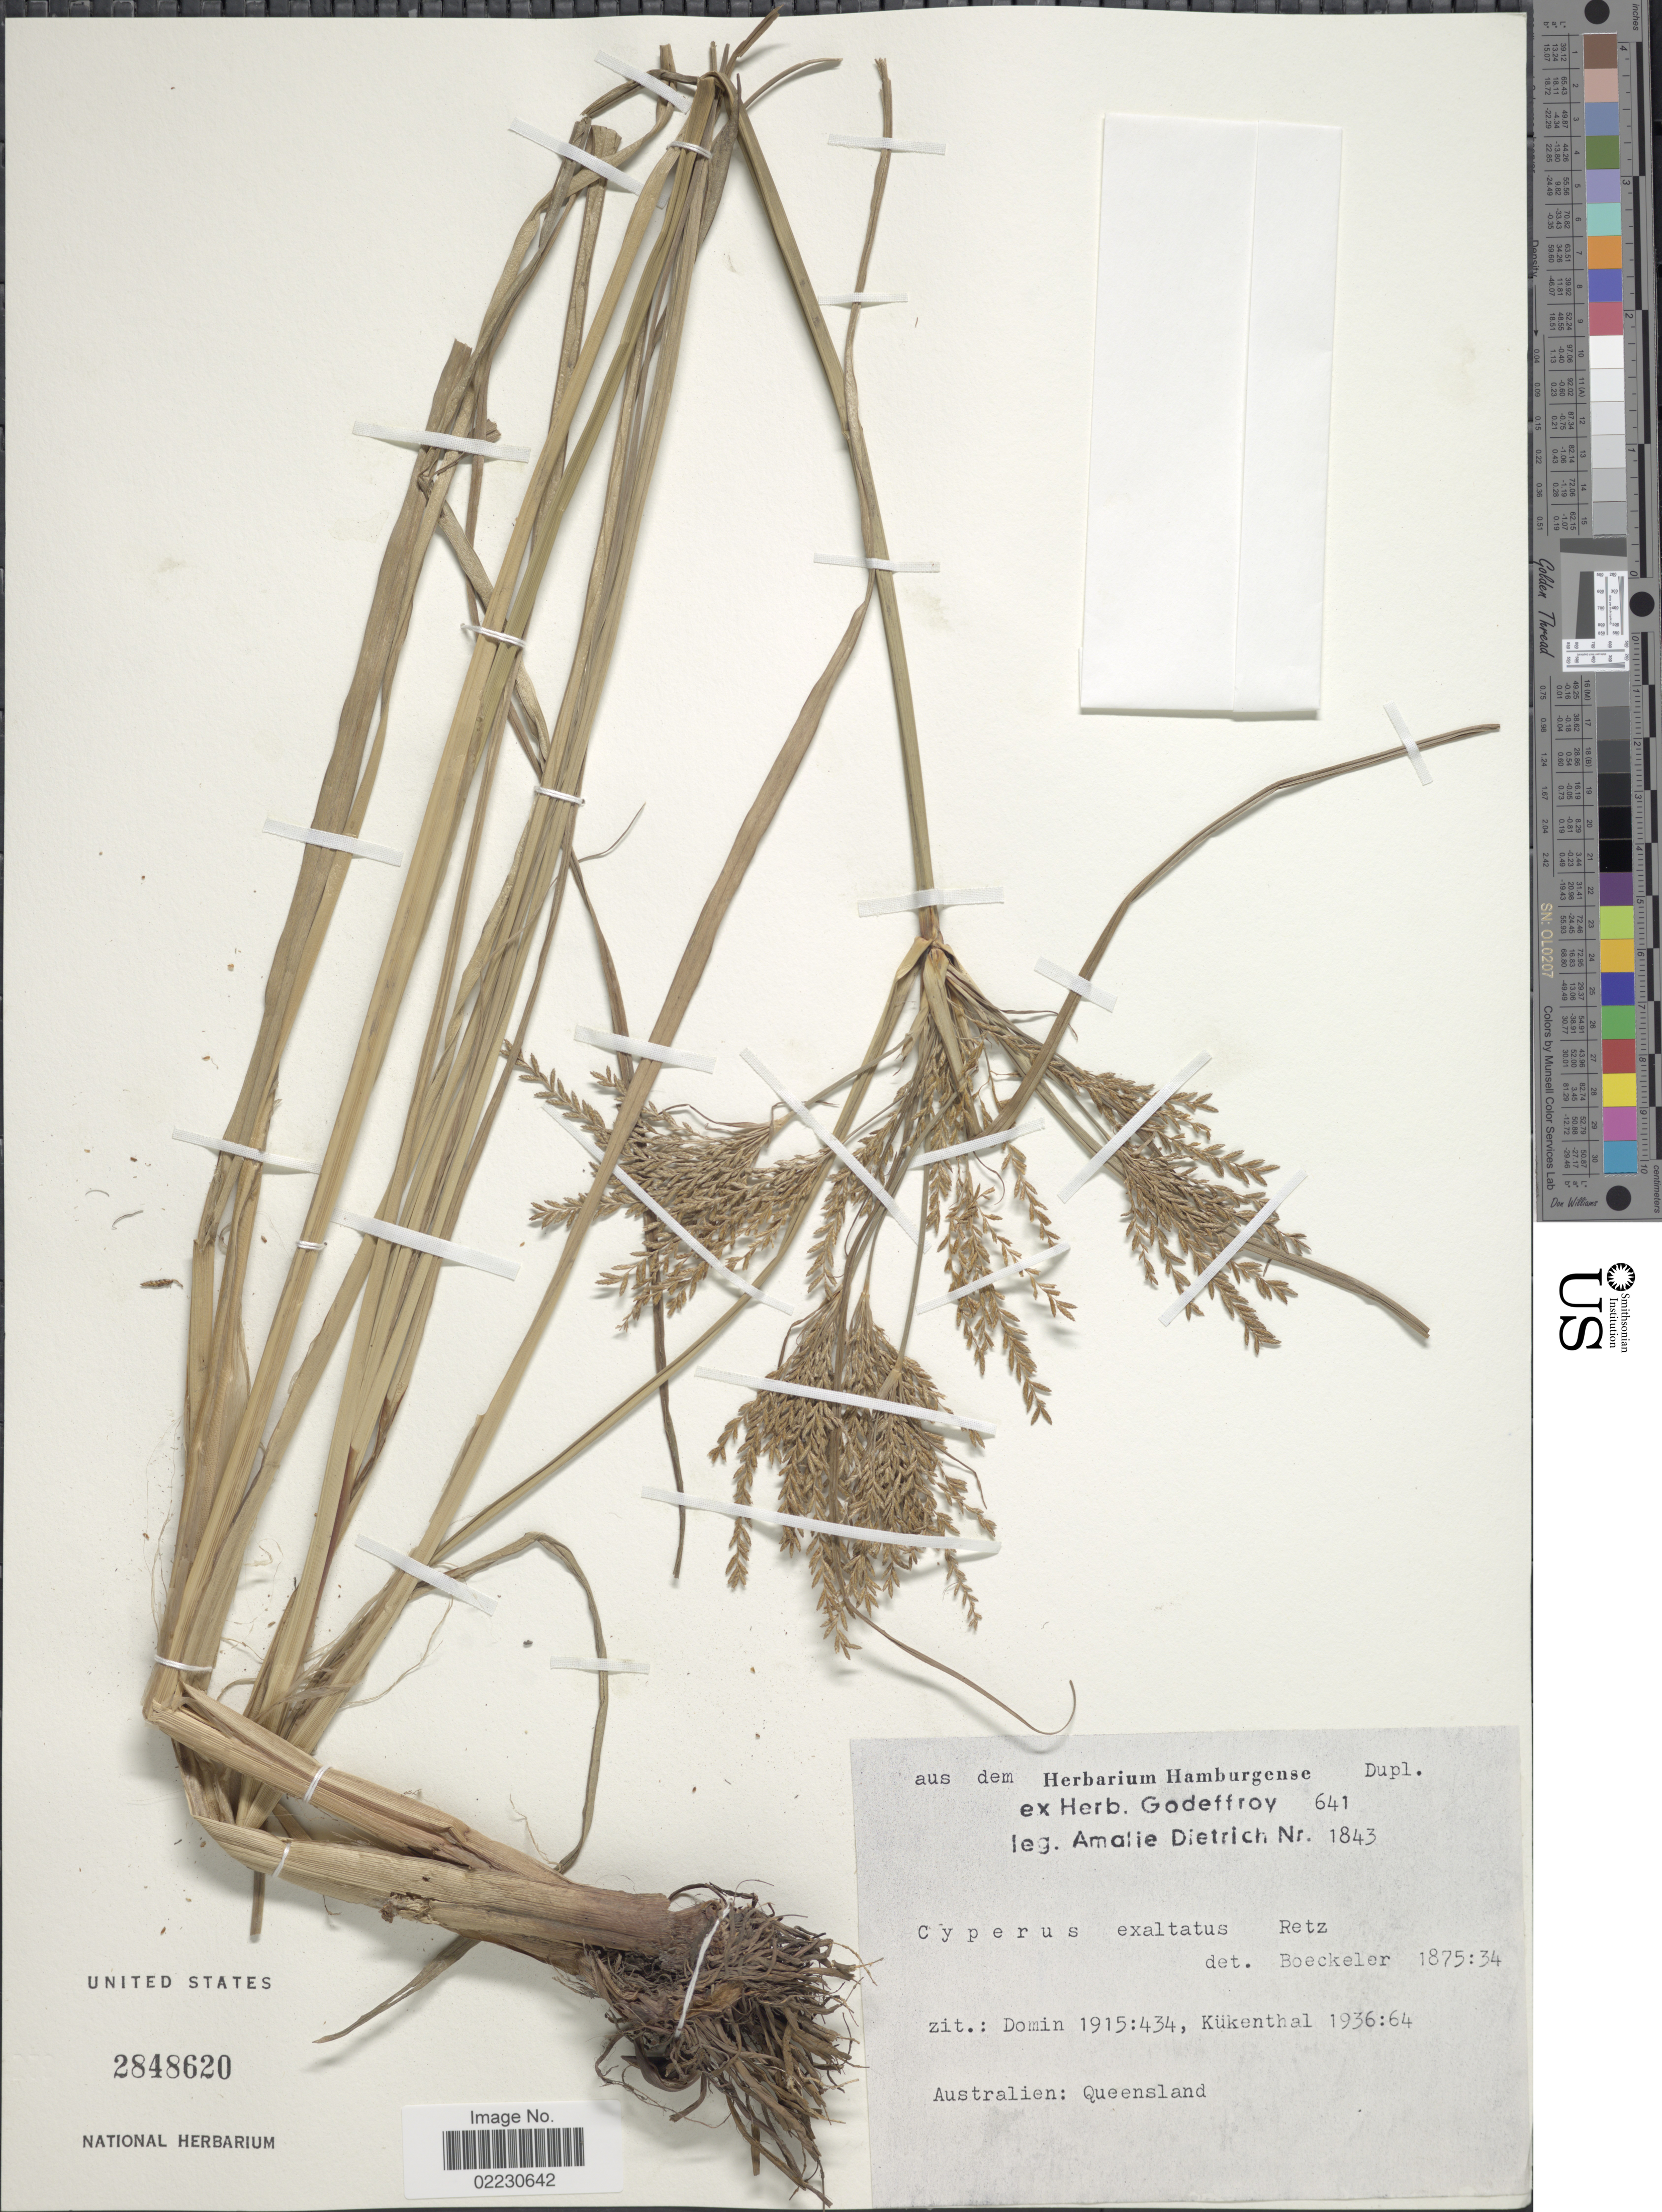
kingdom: Plantae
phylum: Tracheophyta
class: Liliopsida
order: Poales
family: Cyperaceae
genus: Cyperus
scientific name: Cyperus exaltatus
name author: Retz.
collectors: A. Dietrich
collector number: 1843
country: Australia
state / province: Queensland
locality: Australien: Queensland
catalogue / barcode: US 2848620